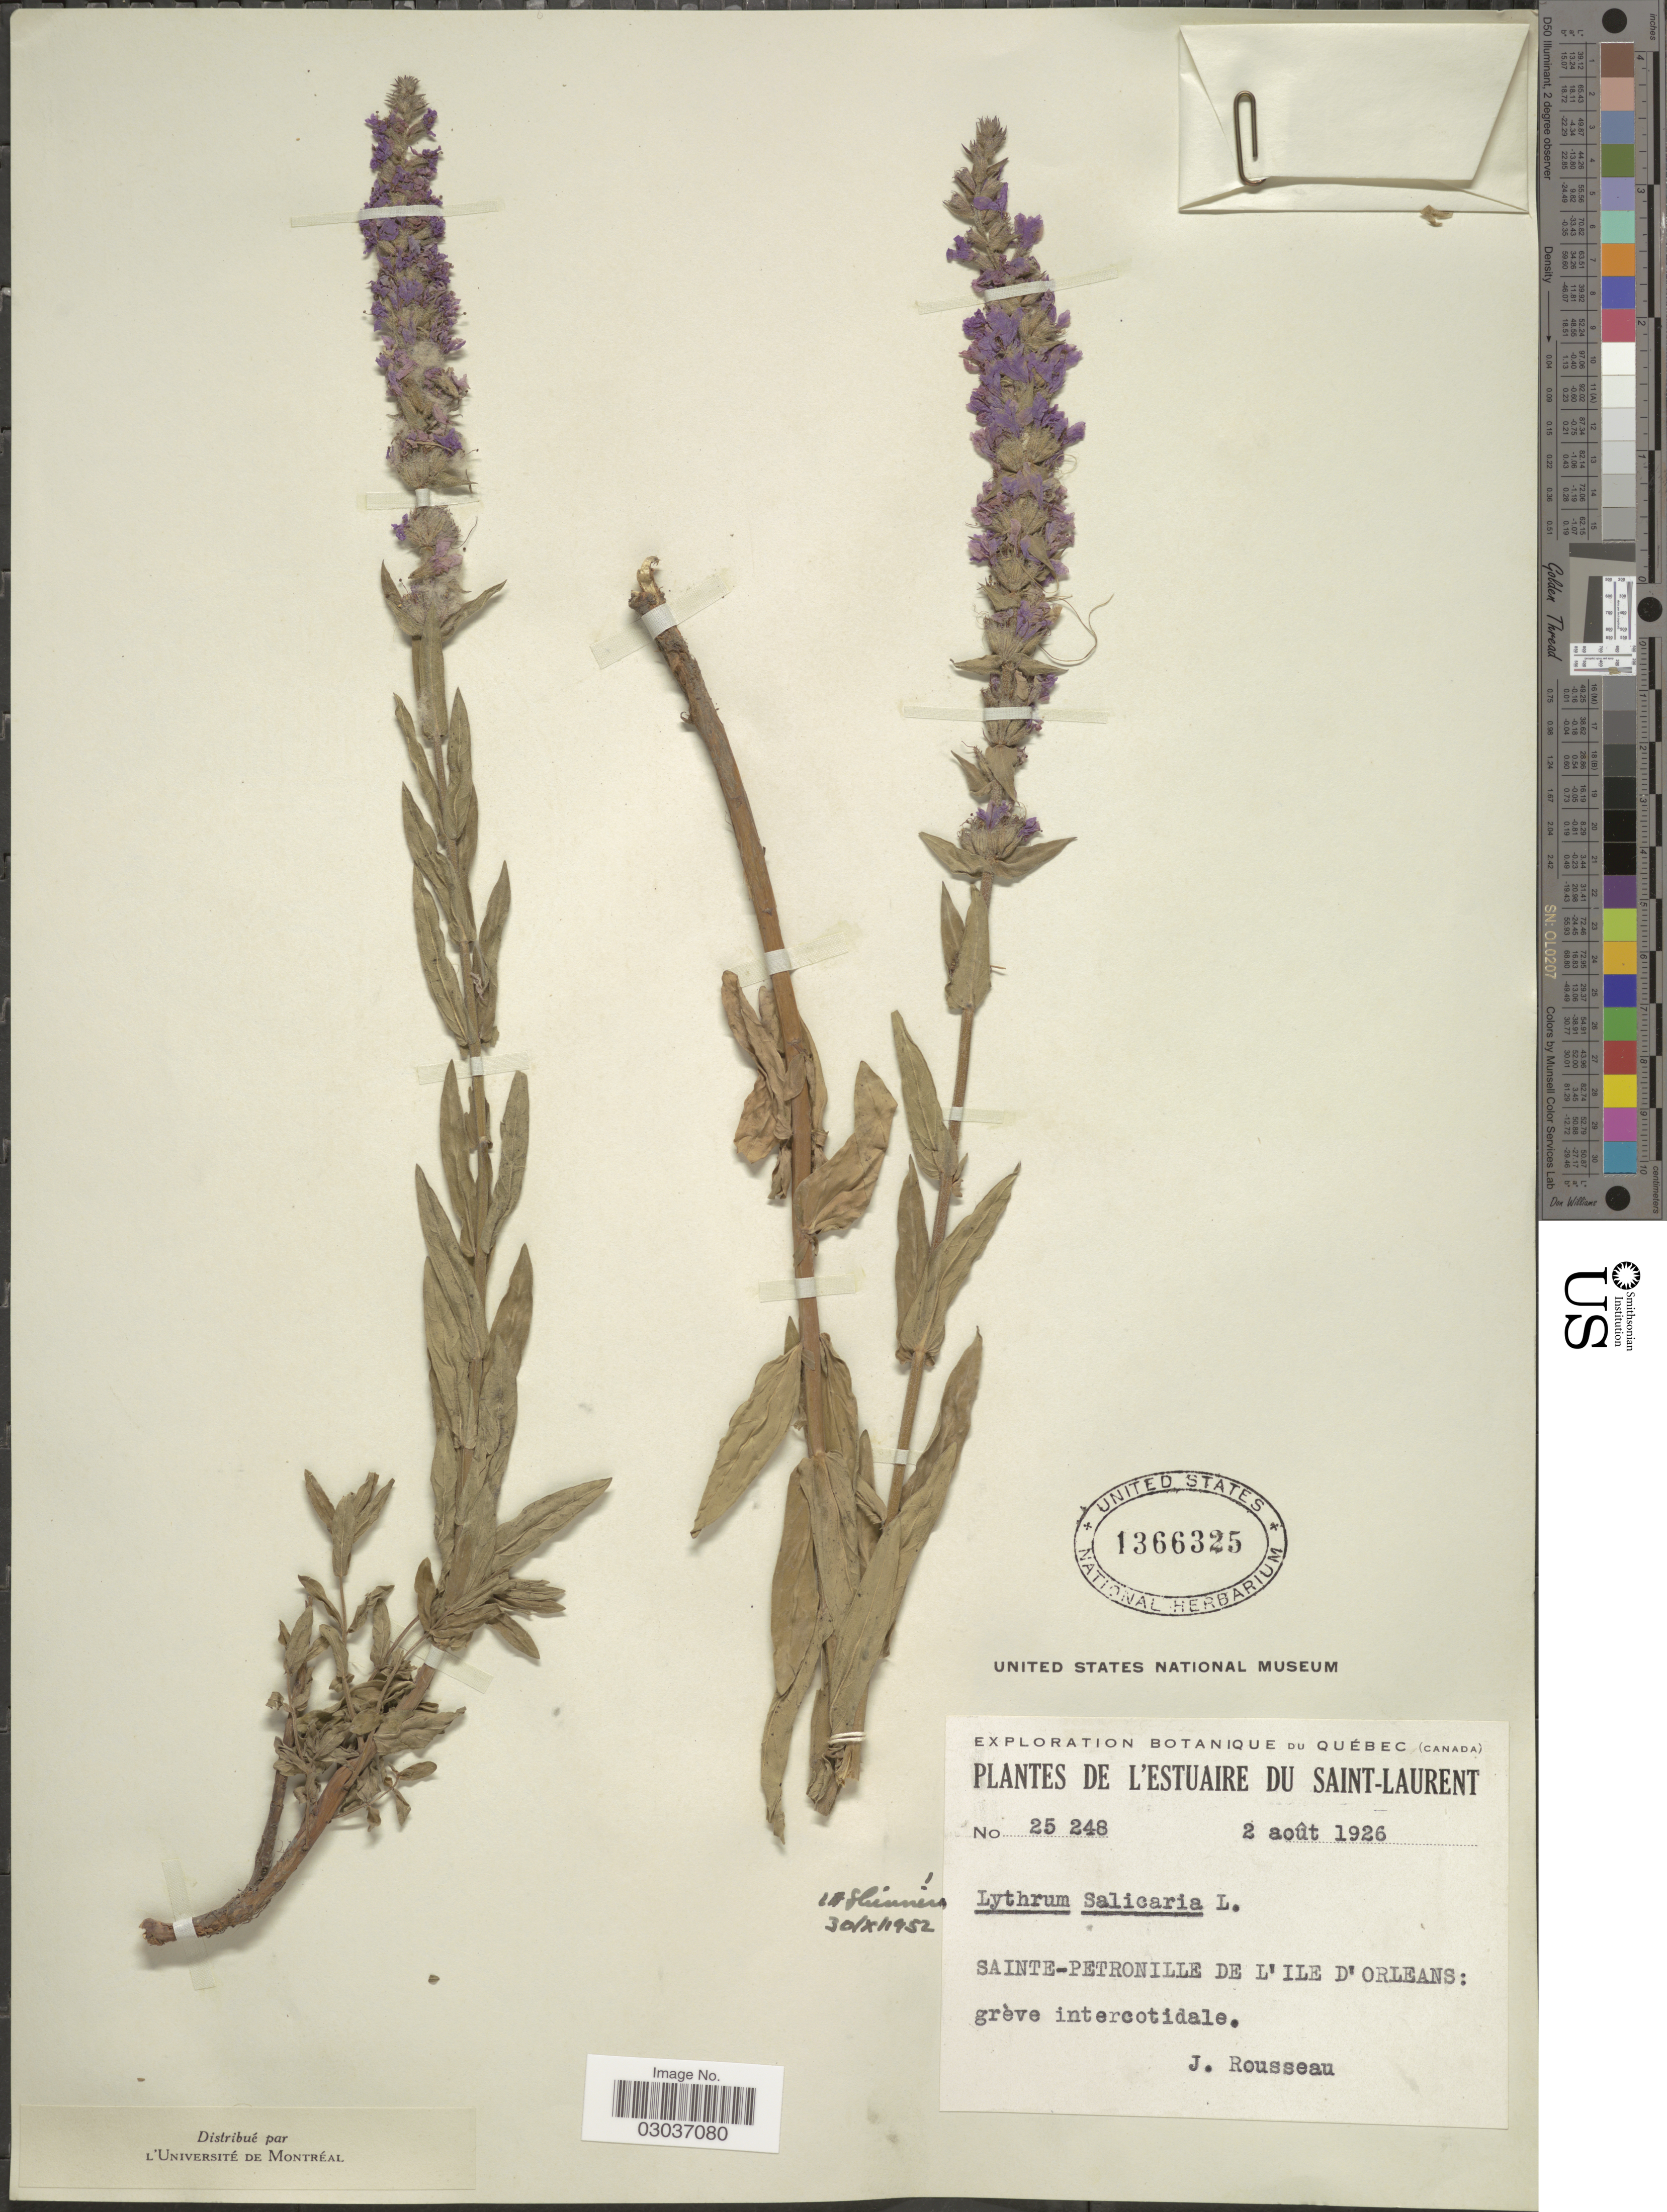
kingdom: Plantae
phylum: Tracheophyta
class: Magnoliopsida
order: Myrtales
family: Lythraceae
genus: Lythrum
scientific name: Lythrum salicaria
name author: L.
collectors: J. Rousseau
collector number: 25248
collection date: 1926-08-02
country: Canada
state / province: Quebec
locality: De L'Estuaire Du Saint-Laurent, Sainte-Petronille De L'Ile D'Orleans.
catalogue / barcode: US 1366325